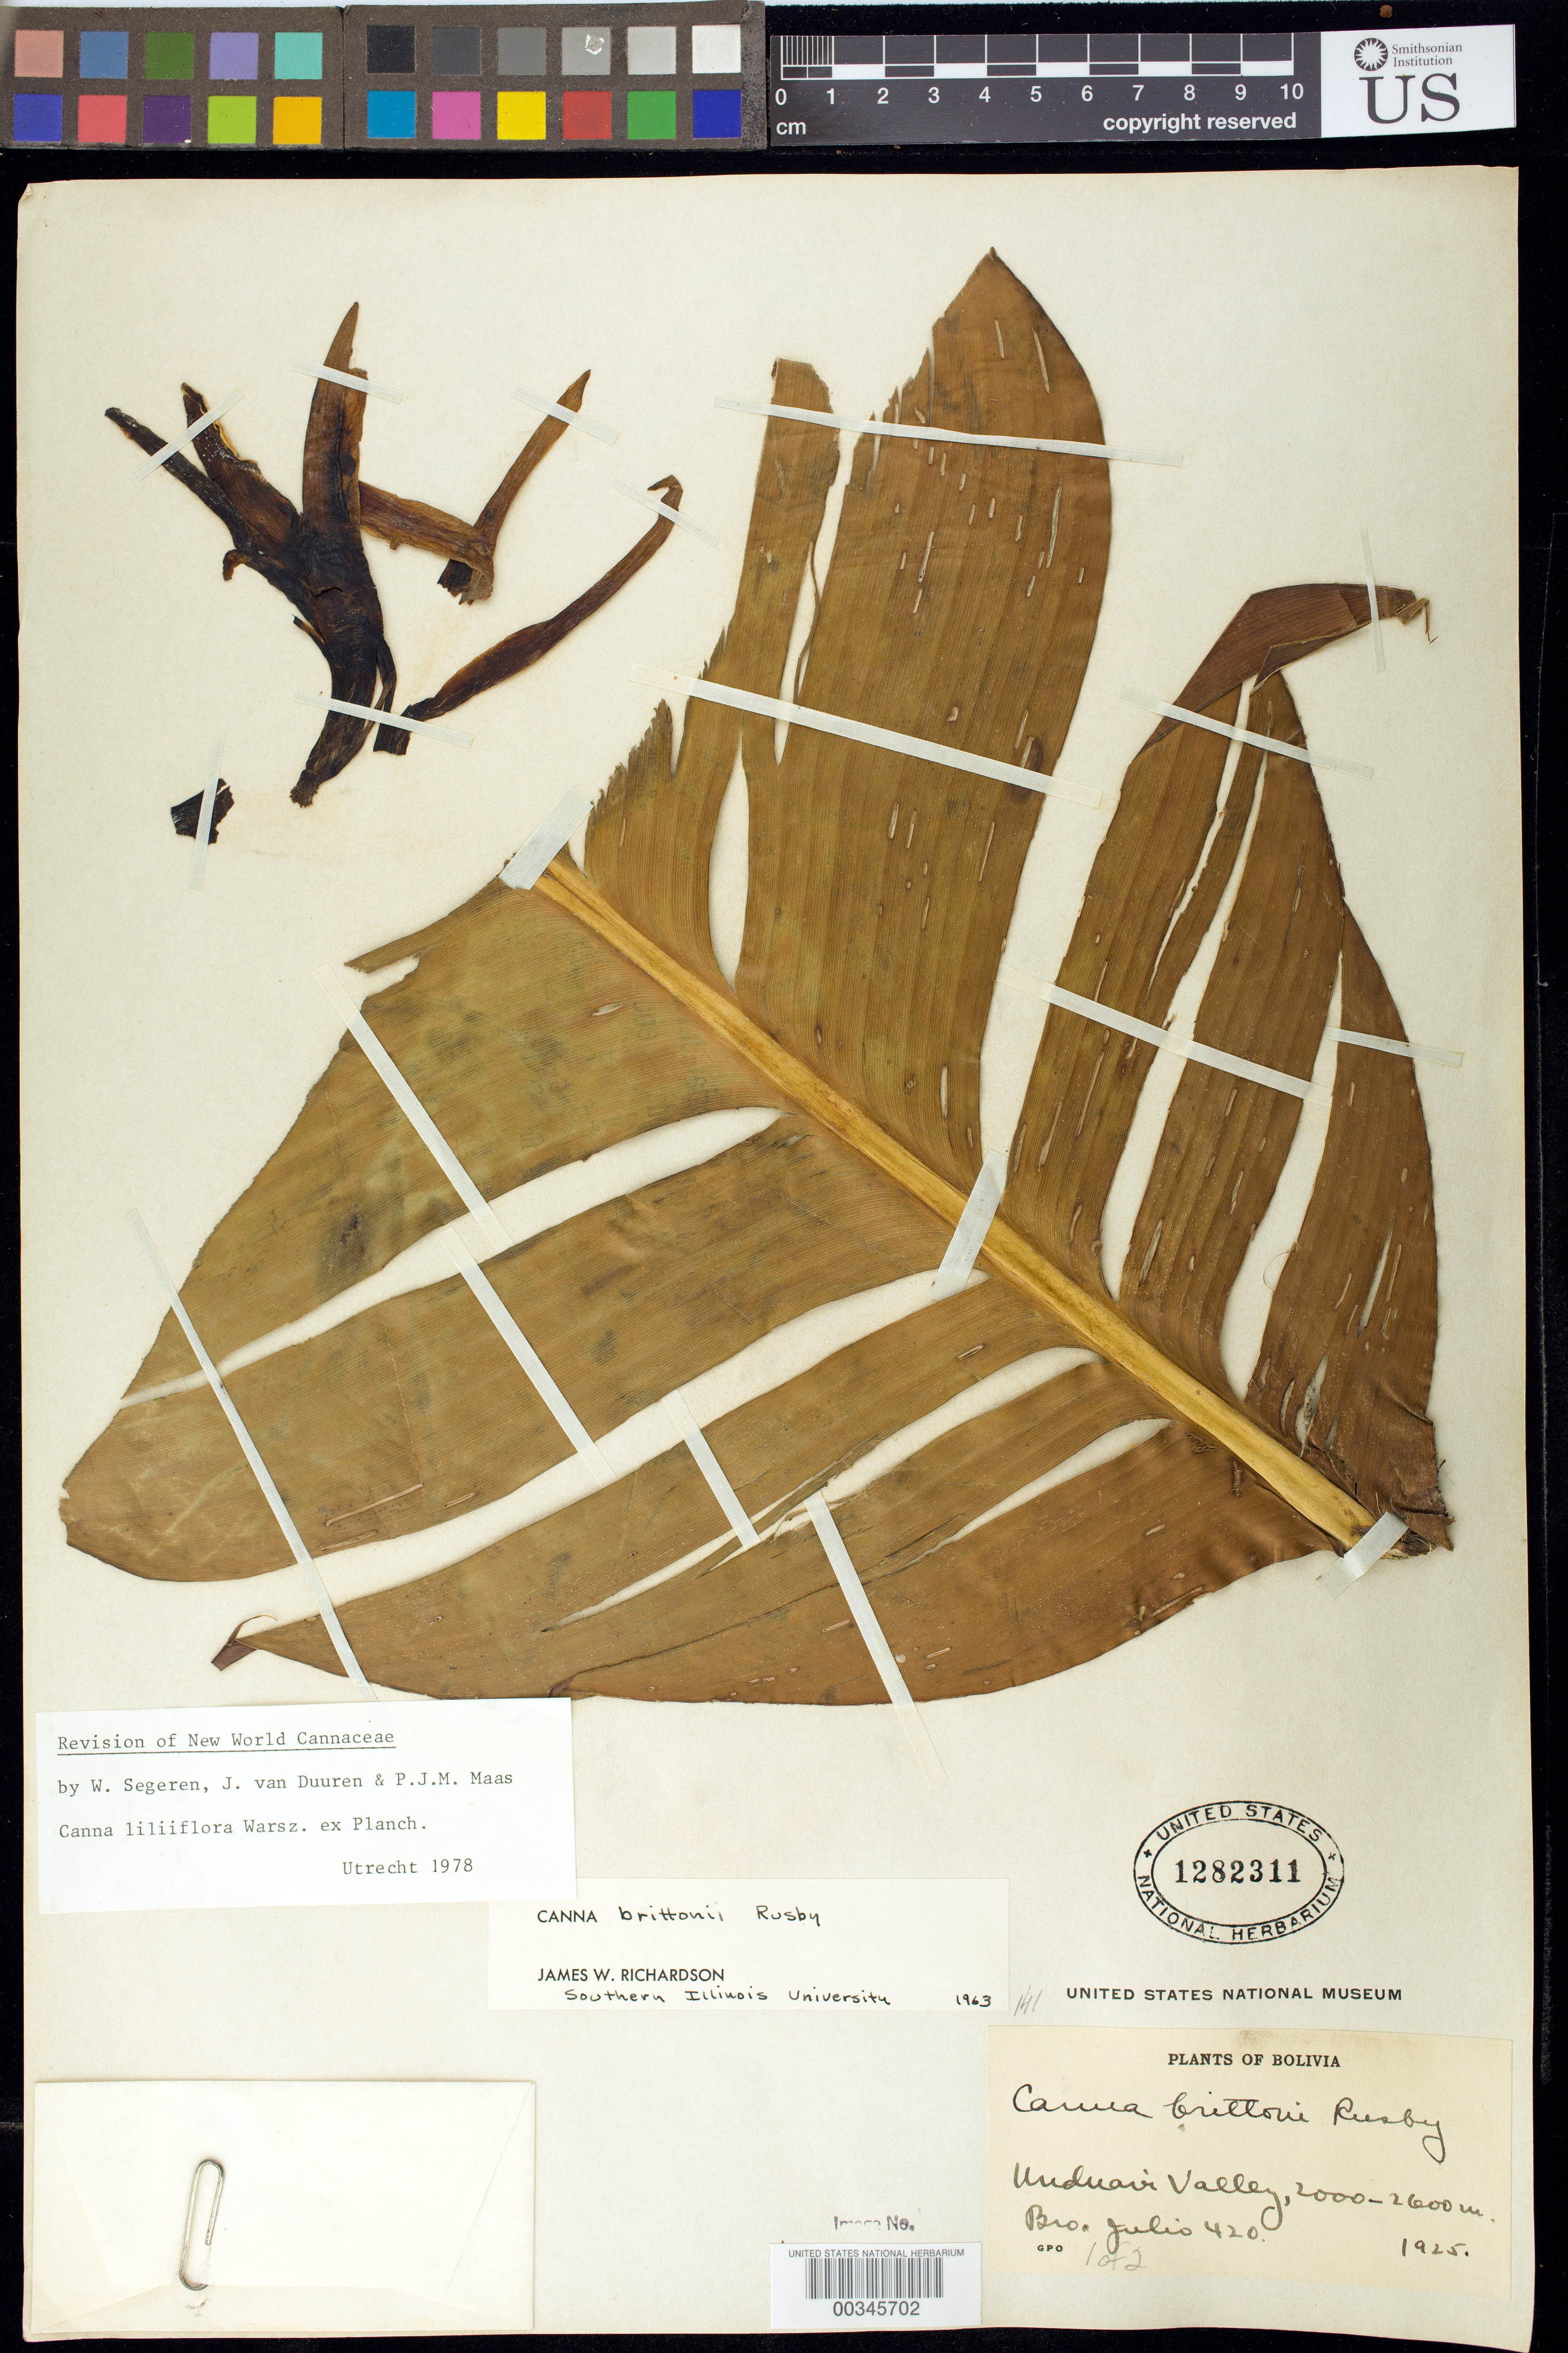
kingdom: Plantae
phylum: Tracheophyta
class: Liliopsida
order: Zingiberales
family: Cannaceae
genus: Canna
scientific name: Canna liliiflora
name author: Warsz. ex Planch.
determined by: Segeren, W.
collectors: Bro. Julio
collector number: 420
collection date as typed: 1925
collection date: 1925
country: Bolivia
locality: Unduavi Valley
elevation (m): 2000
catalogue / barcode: US 1282311